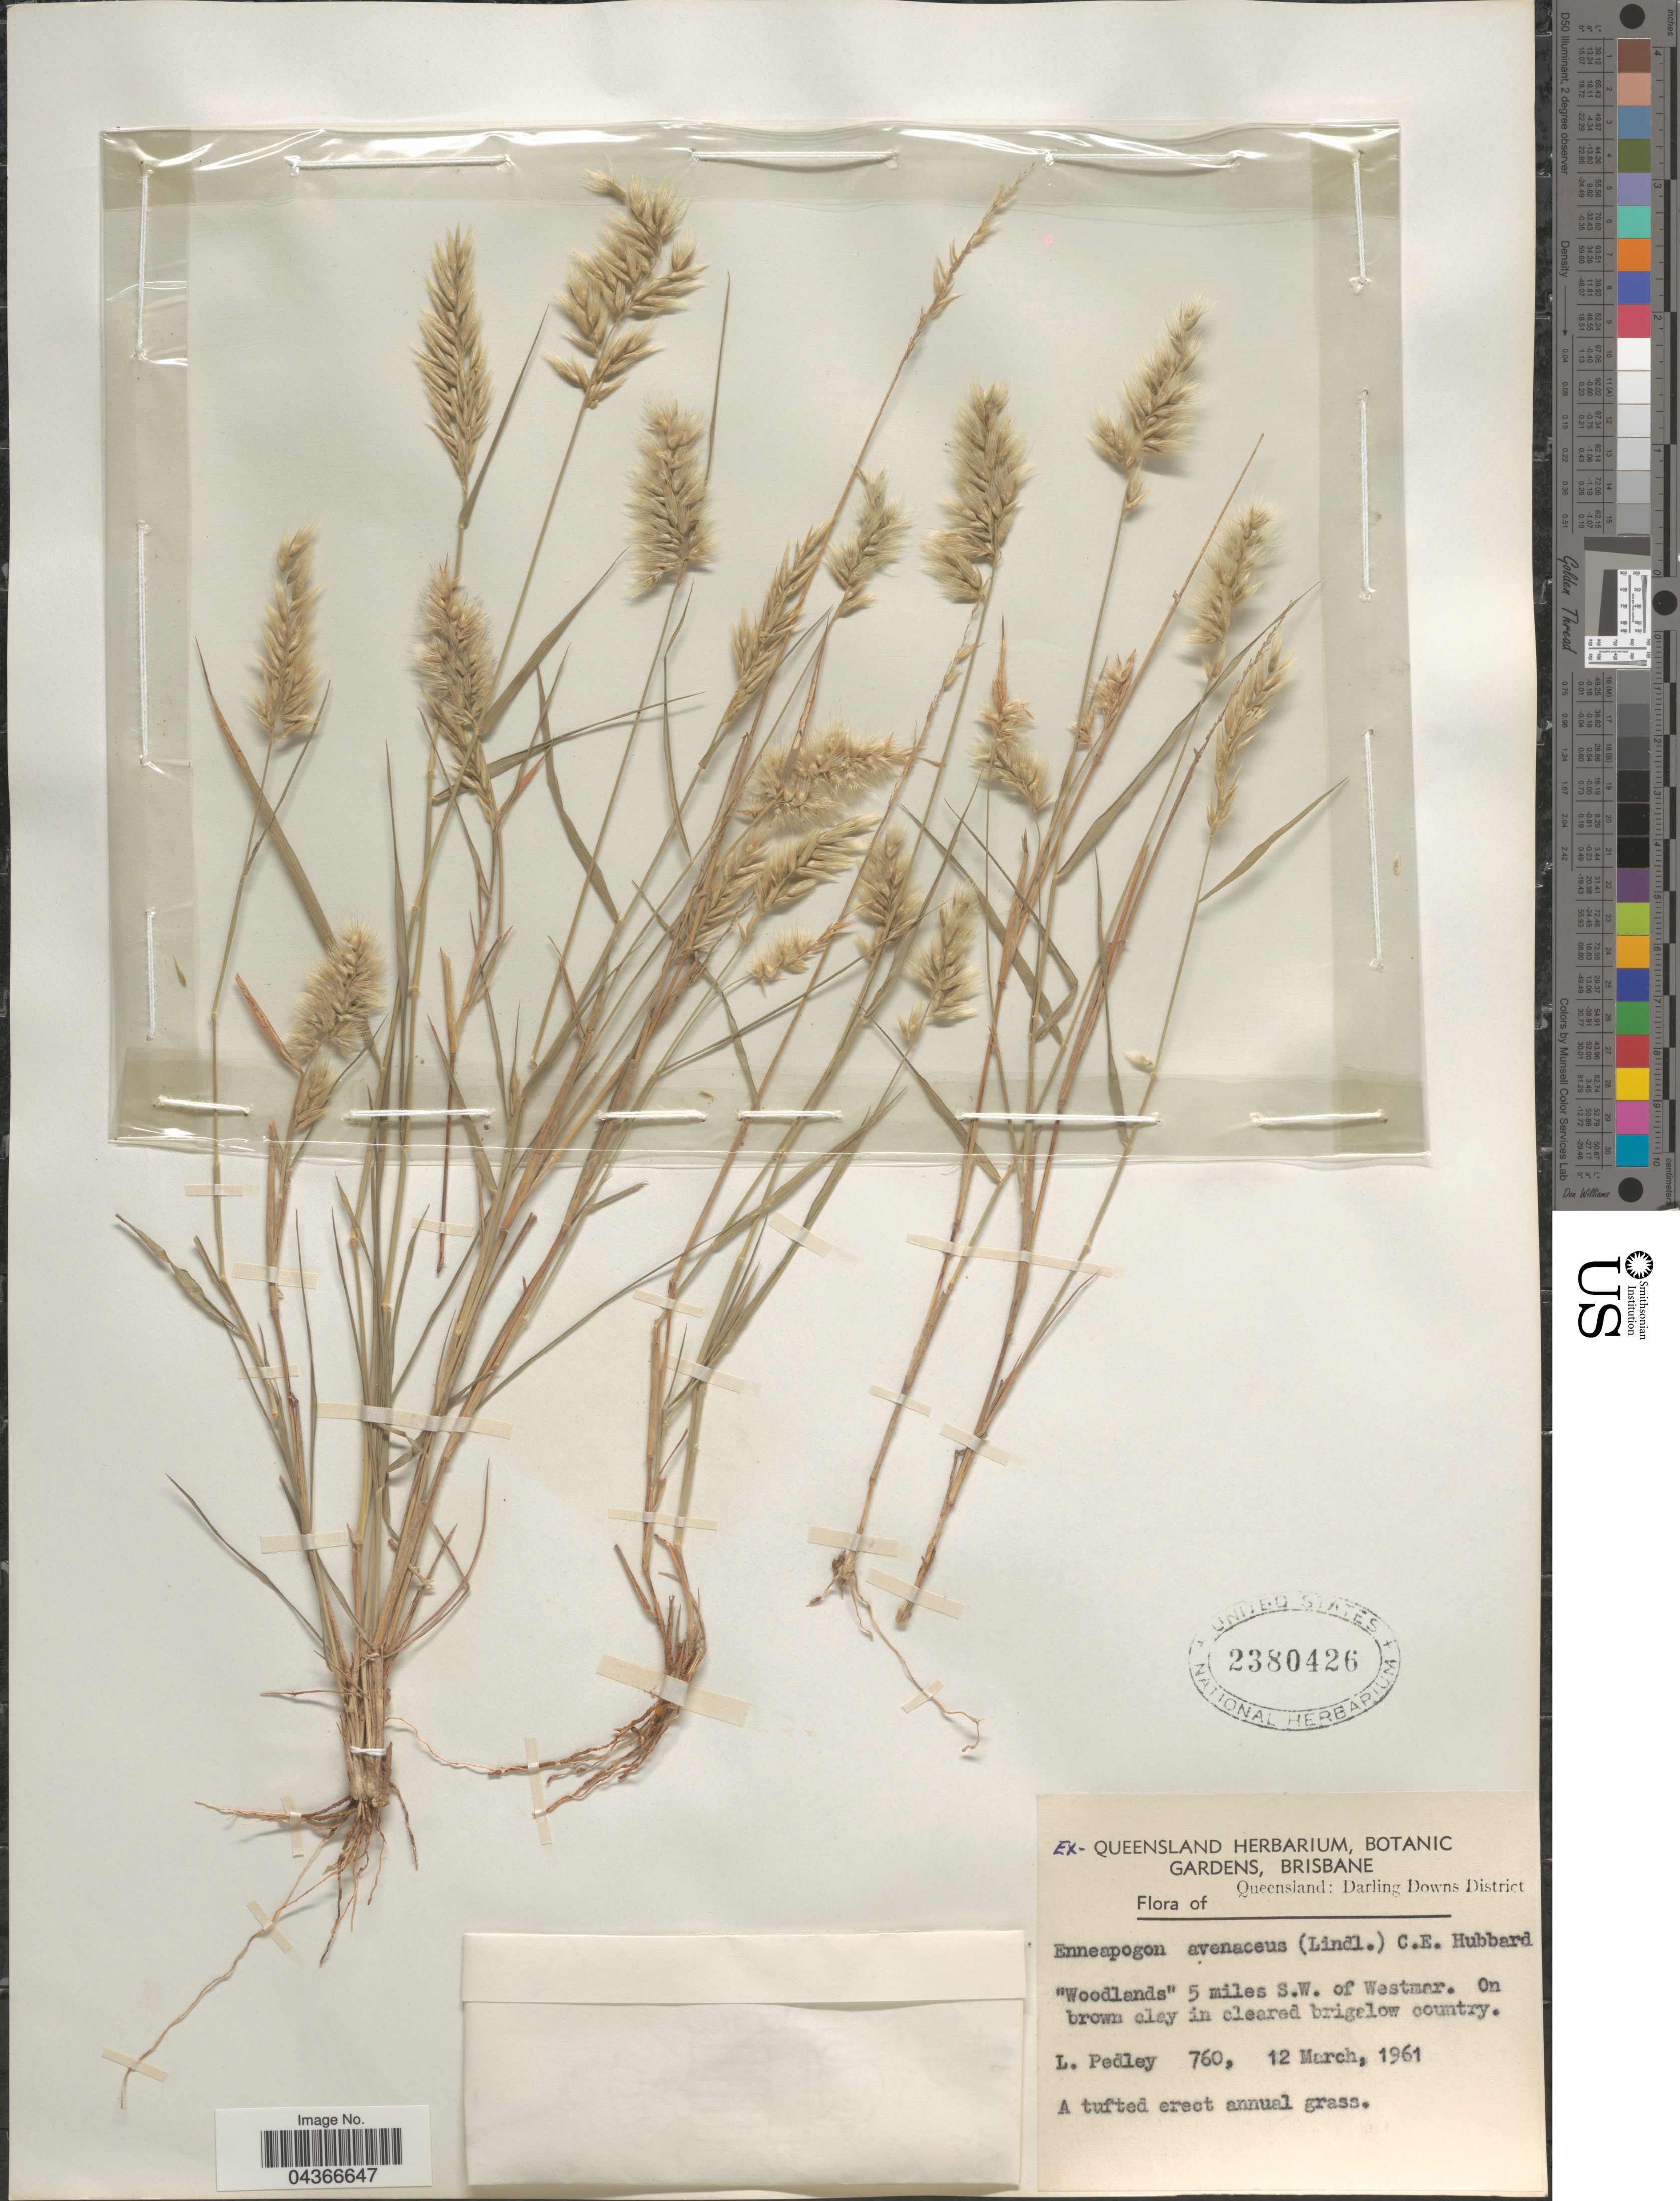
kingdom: Plantae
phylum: Tracheophyta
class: Liliopsida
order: Poales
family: Poaceae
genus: Enneapogon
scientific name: Enneapogon avenaceus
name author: (Lindl.) C.E. Hubb.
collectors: L. Pedley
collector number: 760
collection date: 1961-03-12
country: Australia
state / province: Queensland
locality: Darling Downs District. "Woodlands" 5 miles S.W. of Westmar.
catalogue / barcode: US 2380426